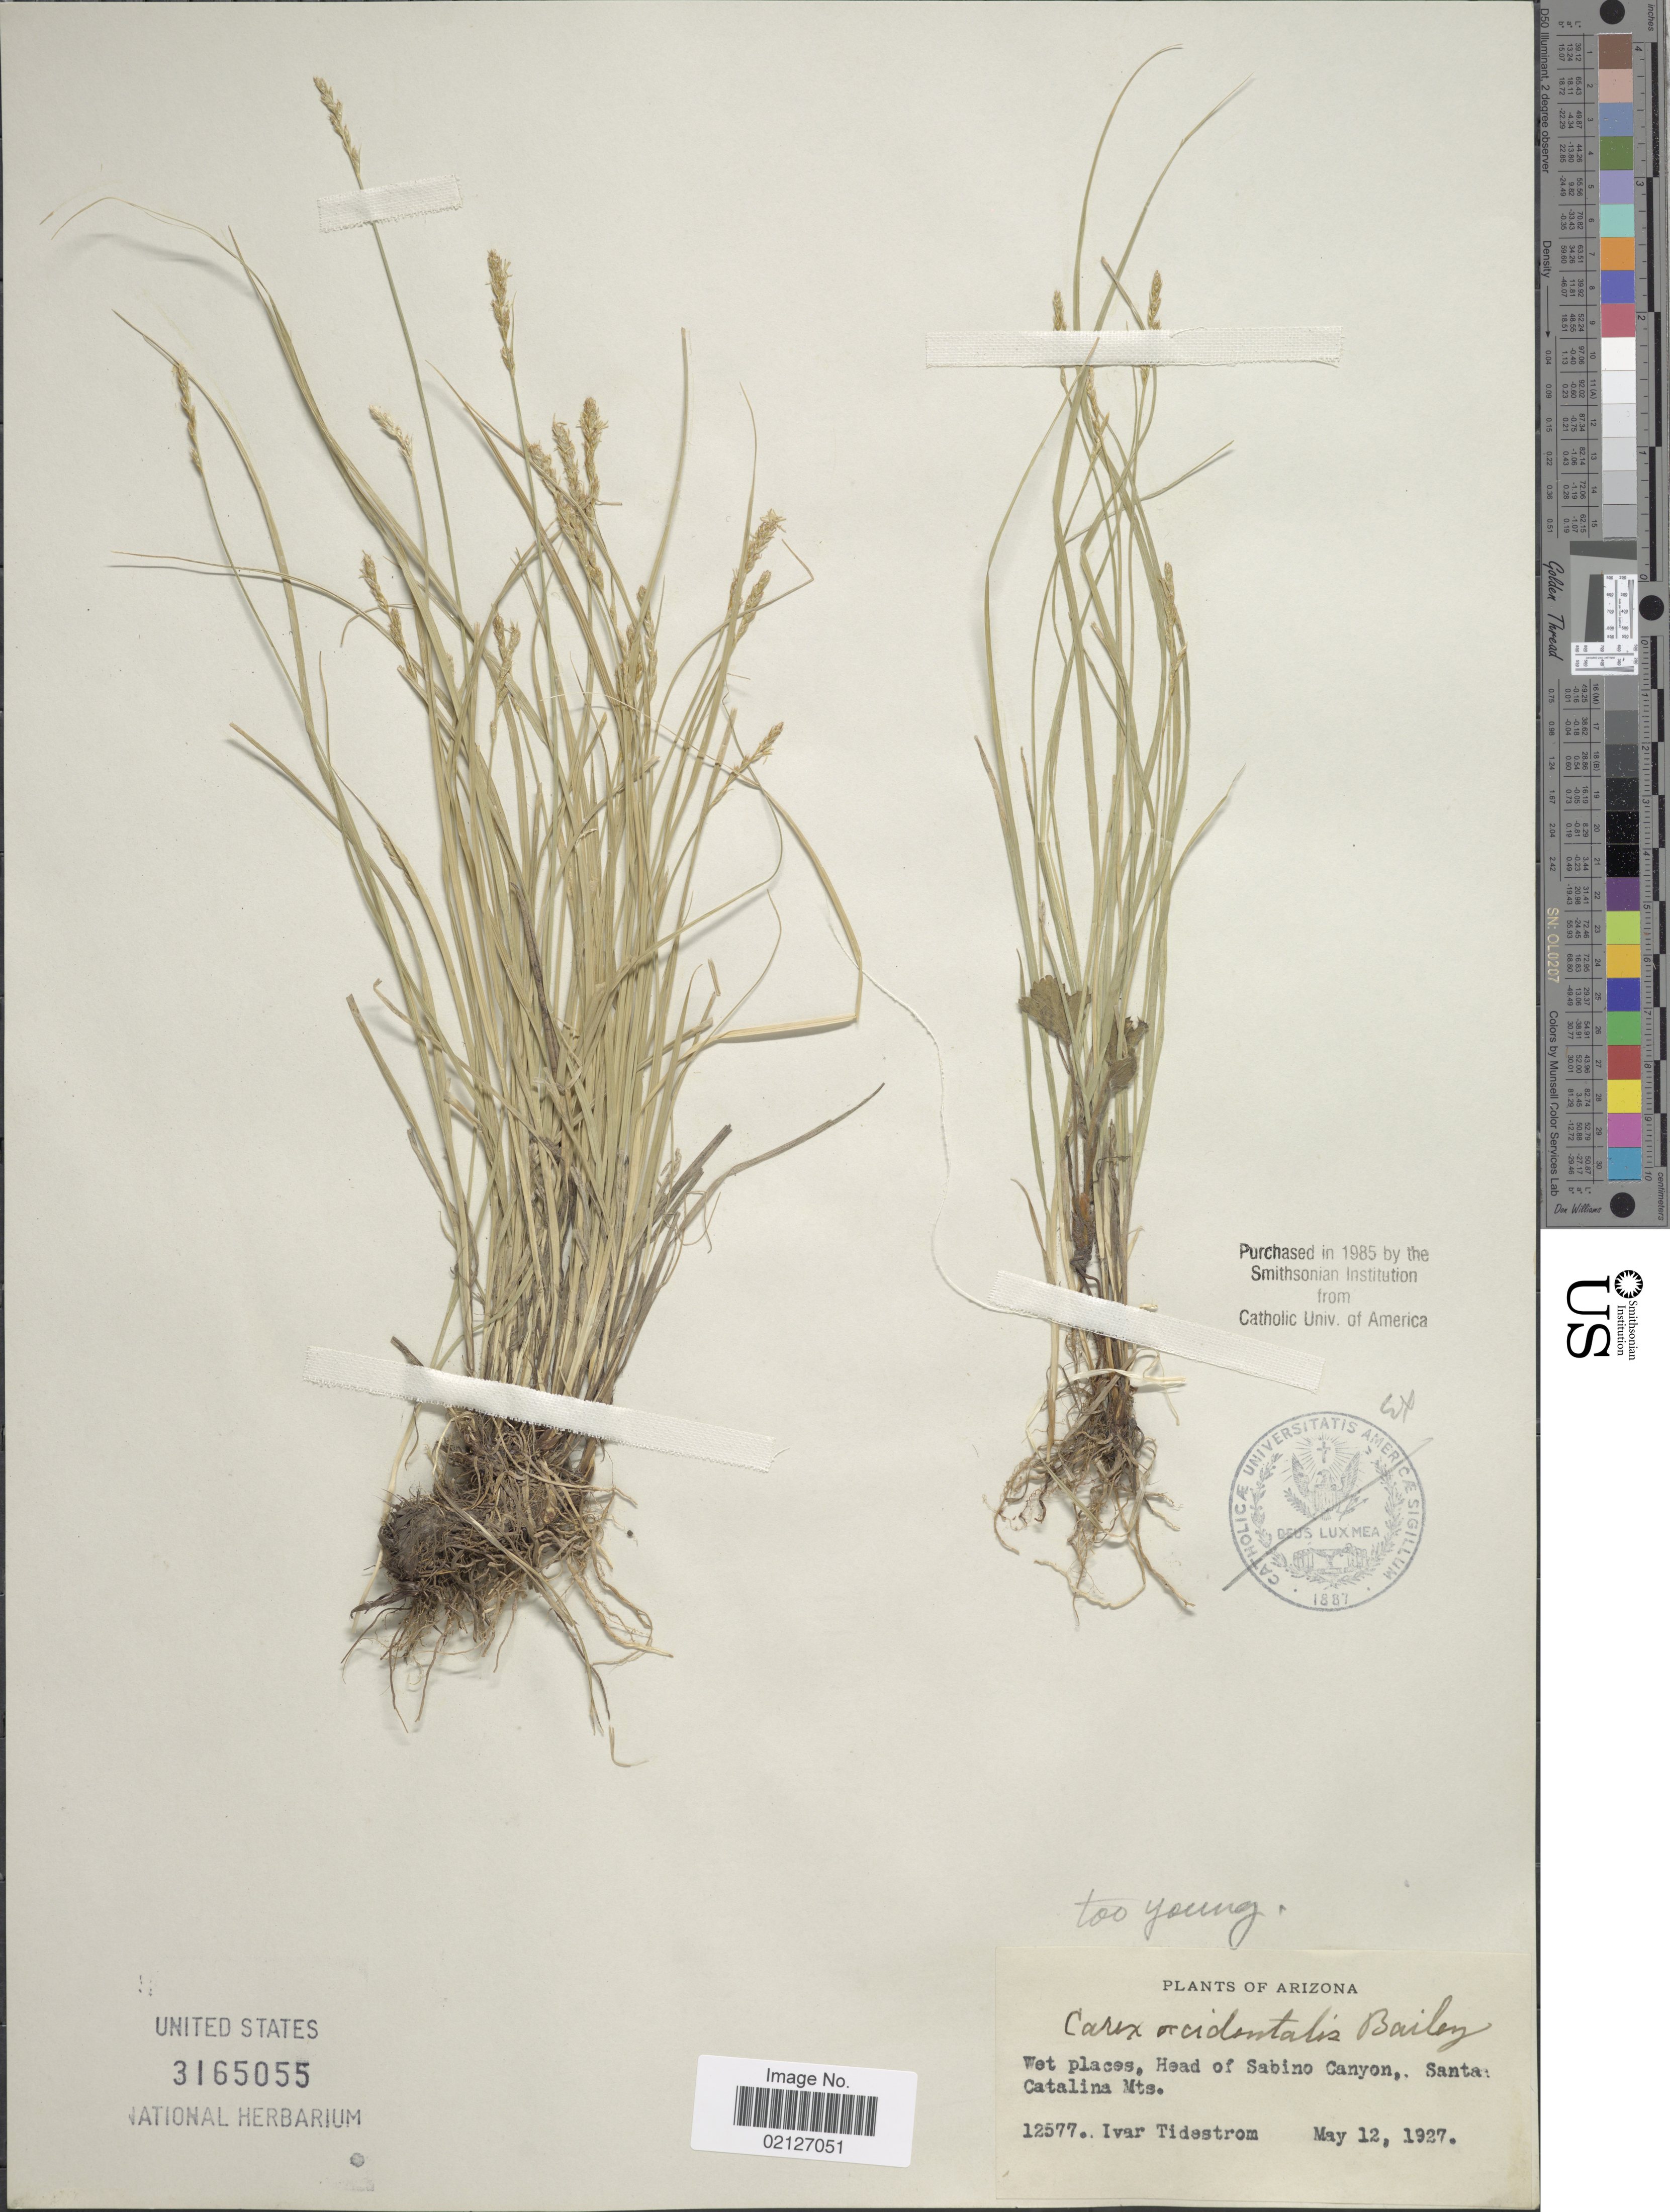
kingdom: Plantae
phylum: Tracheophyta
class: Liliopsida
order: Poales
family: Cyperaceae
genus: Carex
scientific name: Carex occidentalis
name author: L.H. Bailey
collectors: I. F. Tidestrom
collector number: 12577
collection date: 1927-05-12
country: United States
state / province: Arizona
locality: Wet places, Head of Sabino Canyon, Santa Catalina Mts.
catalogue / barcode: US 3165055